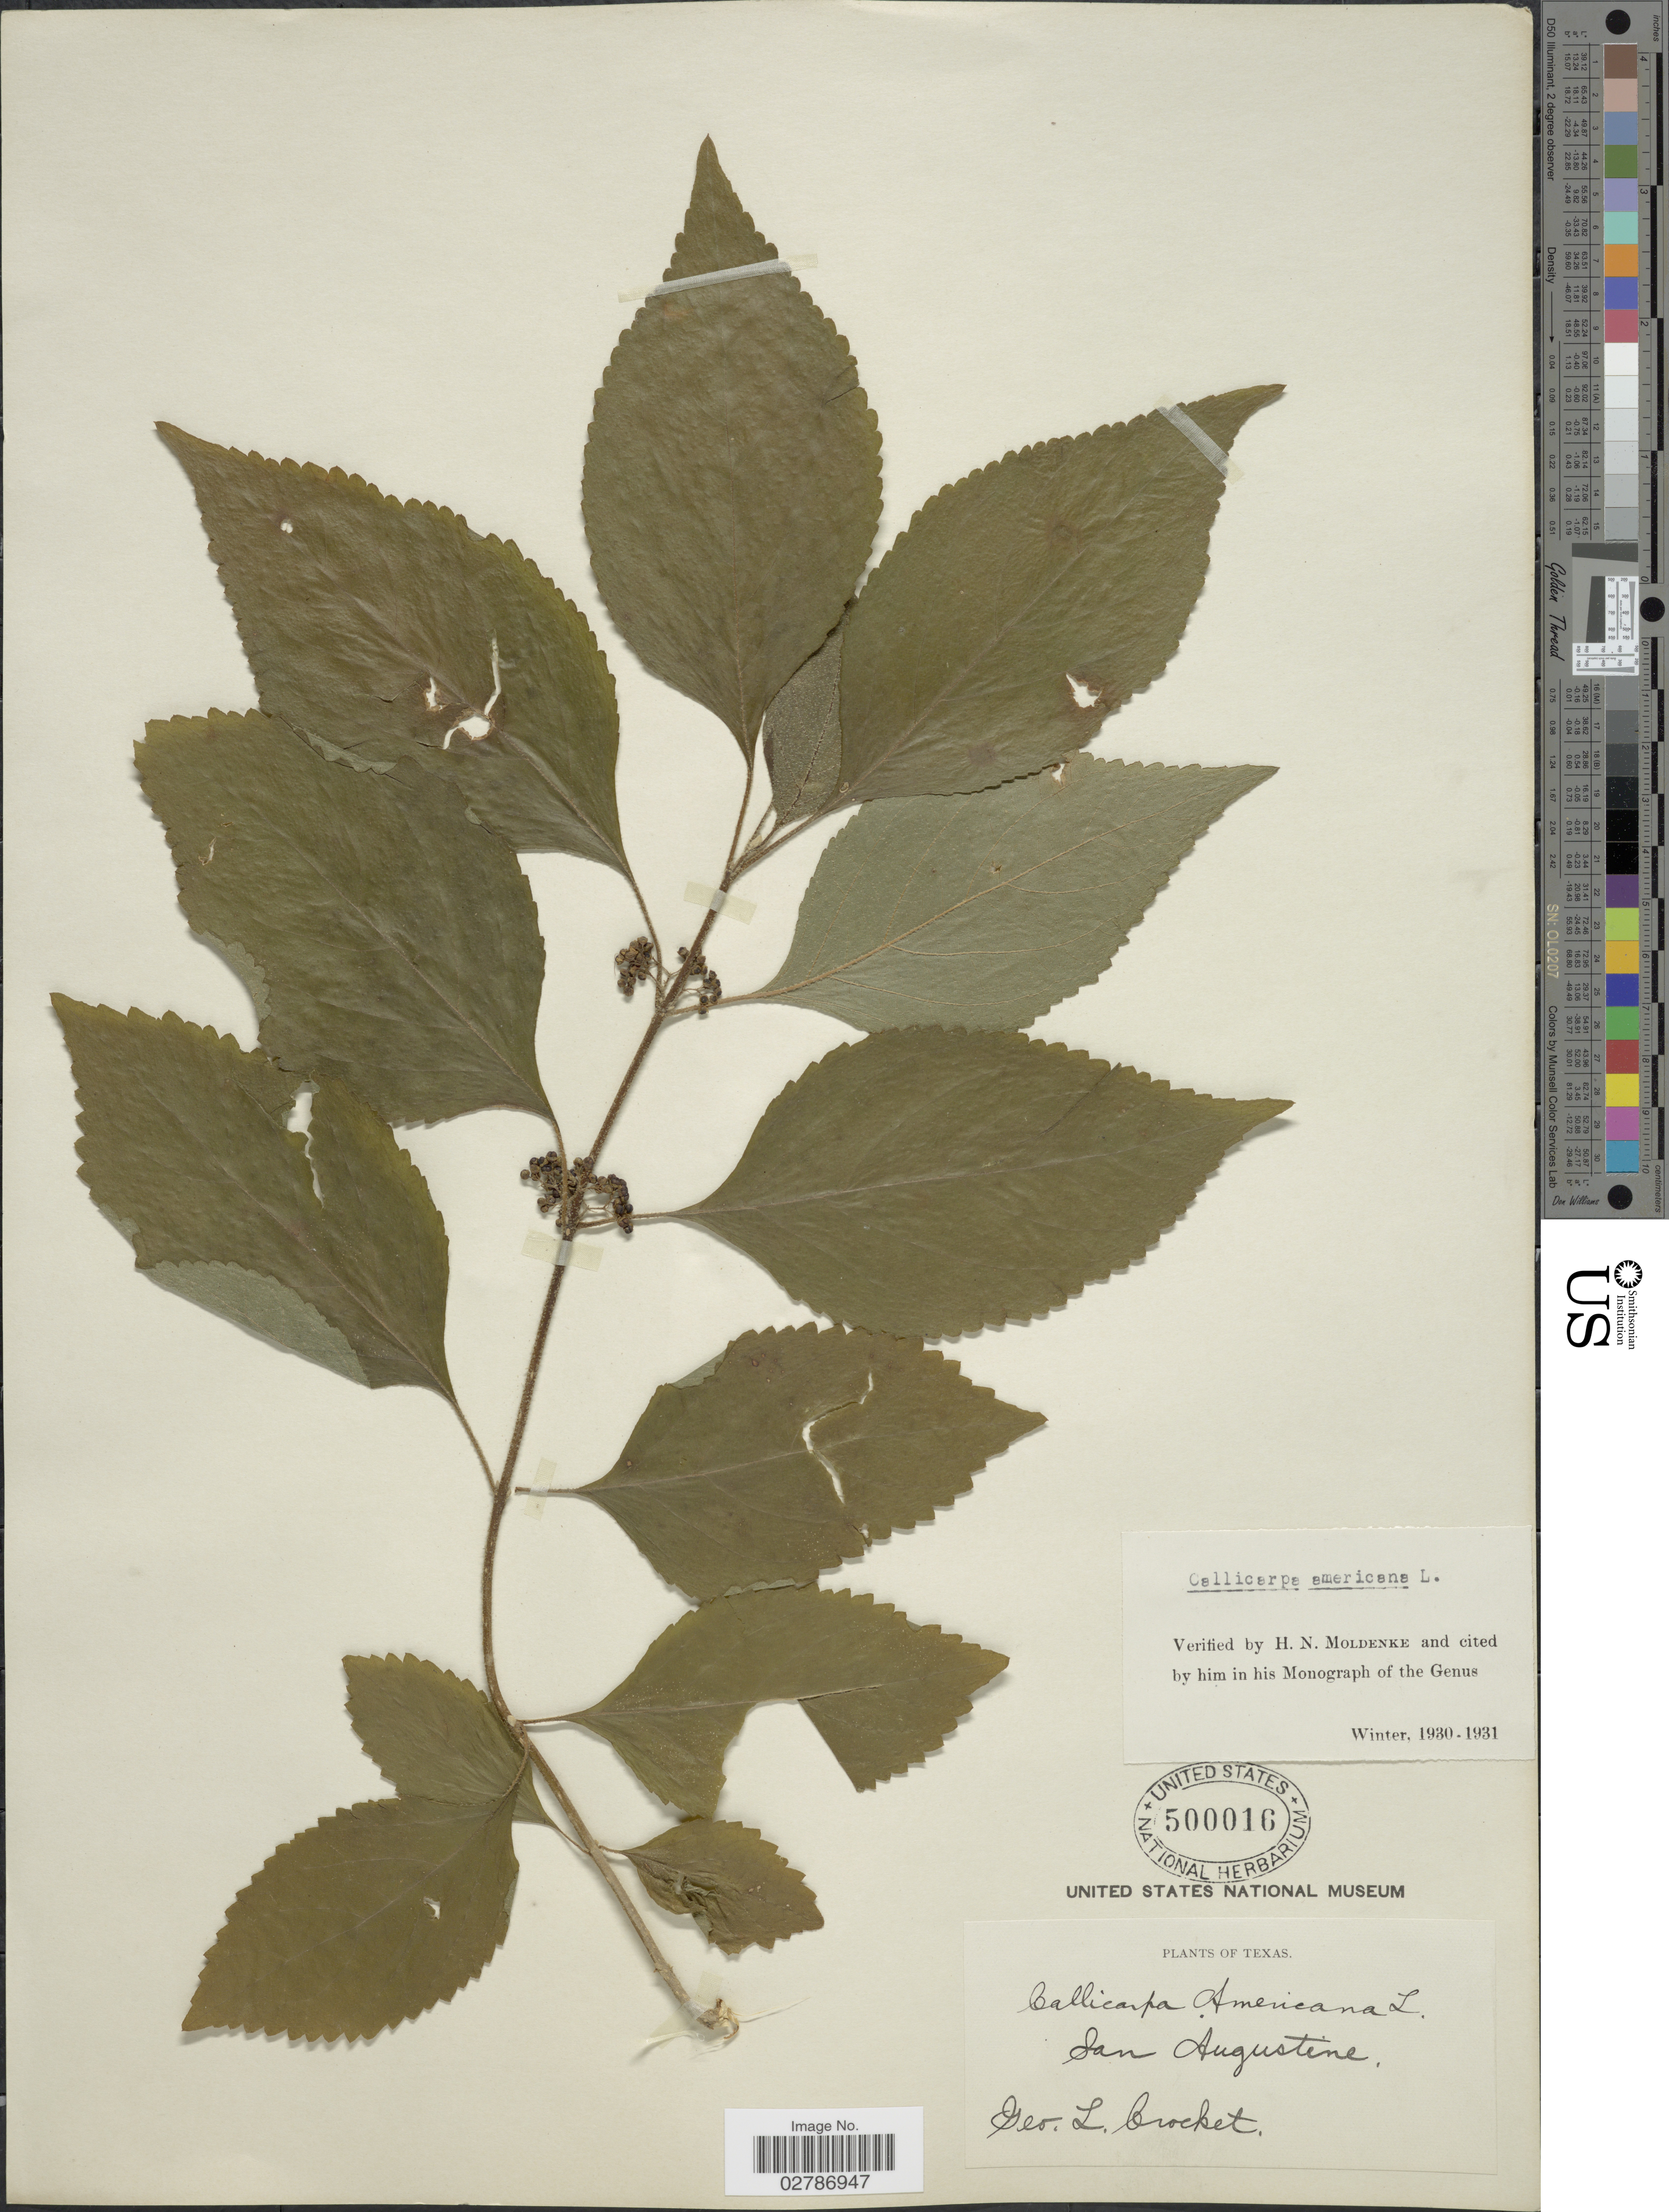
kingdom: Plantae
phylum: Tracheophyta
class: Magnoliopsida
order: Lamiales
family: Lamiaceae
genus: Callicarpa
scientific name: Callicarpa americana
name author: L.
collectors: G. Crocket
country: United States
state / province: Texas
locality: San Augustine.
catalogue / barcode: US 500016